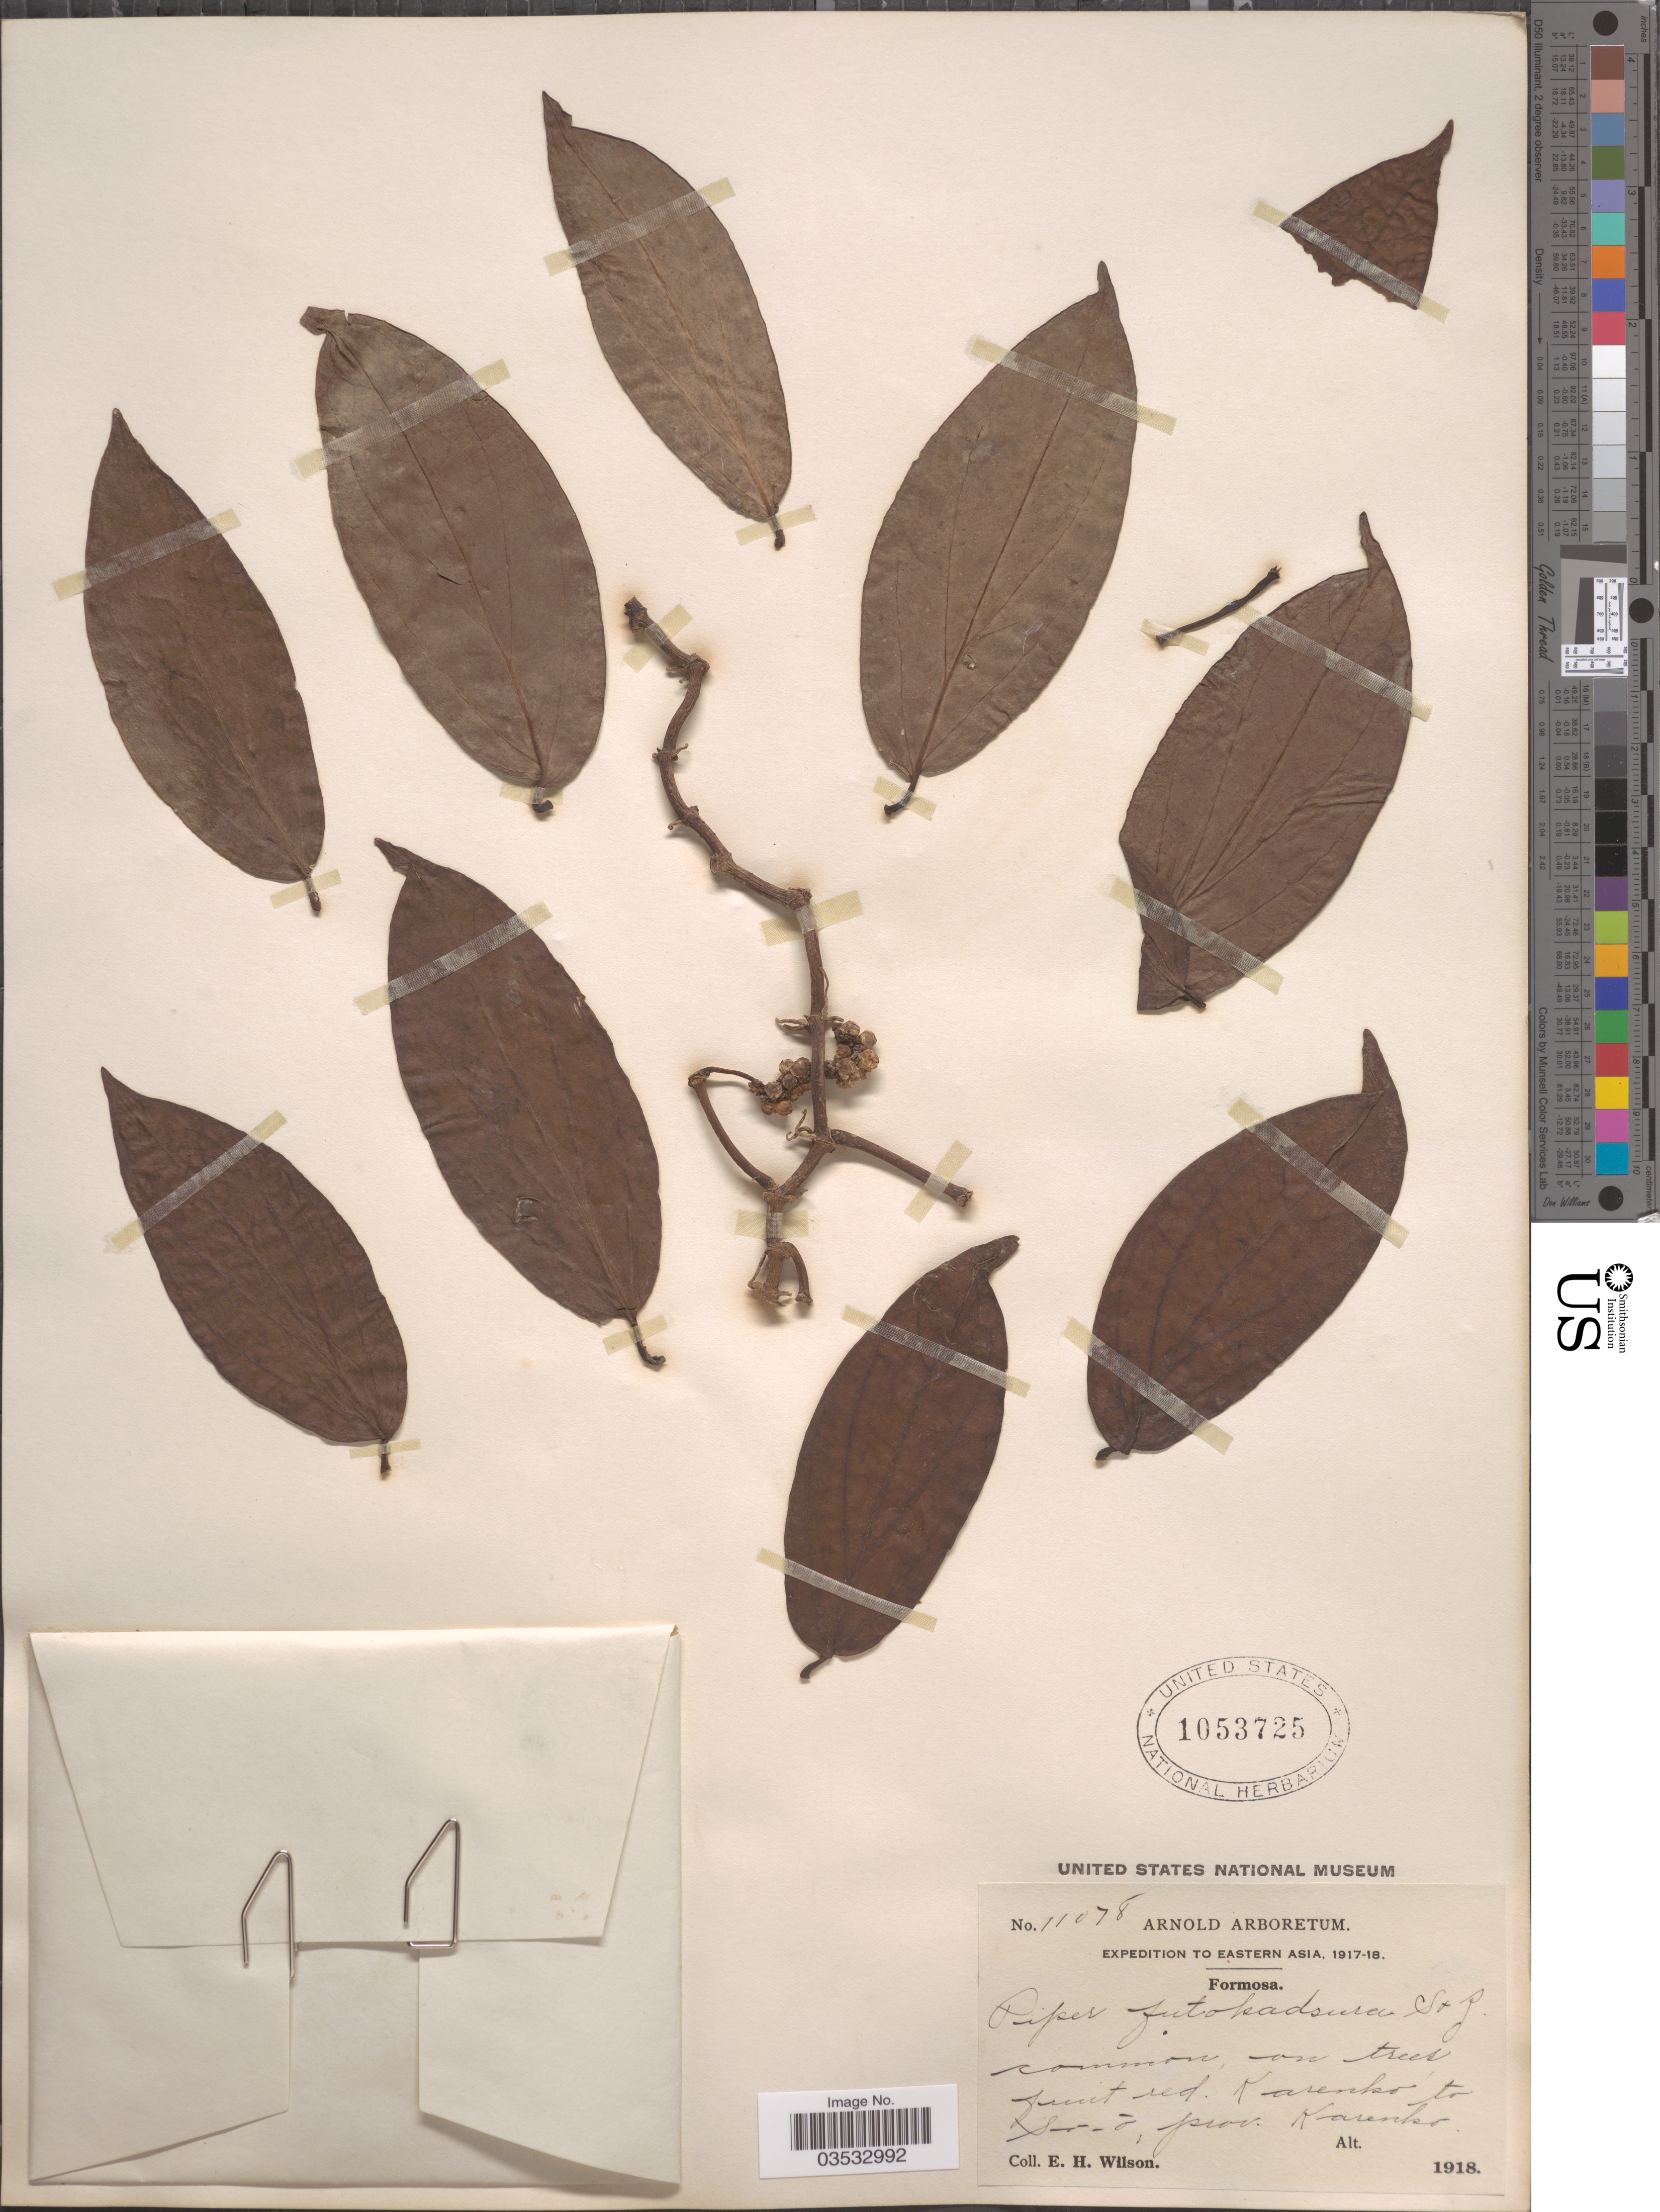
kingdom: Plantae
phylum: Tracheophyta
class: Magnoliopsida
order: Piperales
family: Piperaceae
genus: Piper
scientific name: Piper kadsura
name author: (Choisy) Ohwi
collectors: E. Wilson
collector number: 11078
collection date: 1918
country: Taiwan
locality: Eastern Asia. Formosa. Karenko to s- o, prov. Karenko.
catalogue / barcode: US 1053725